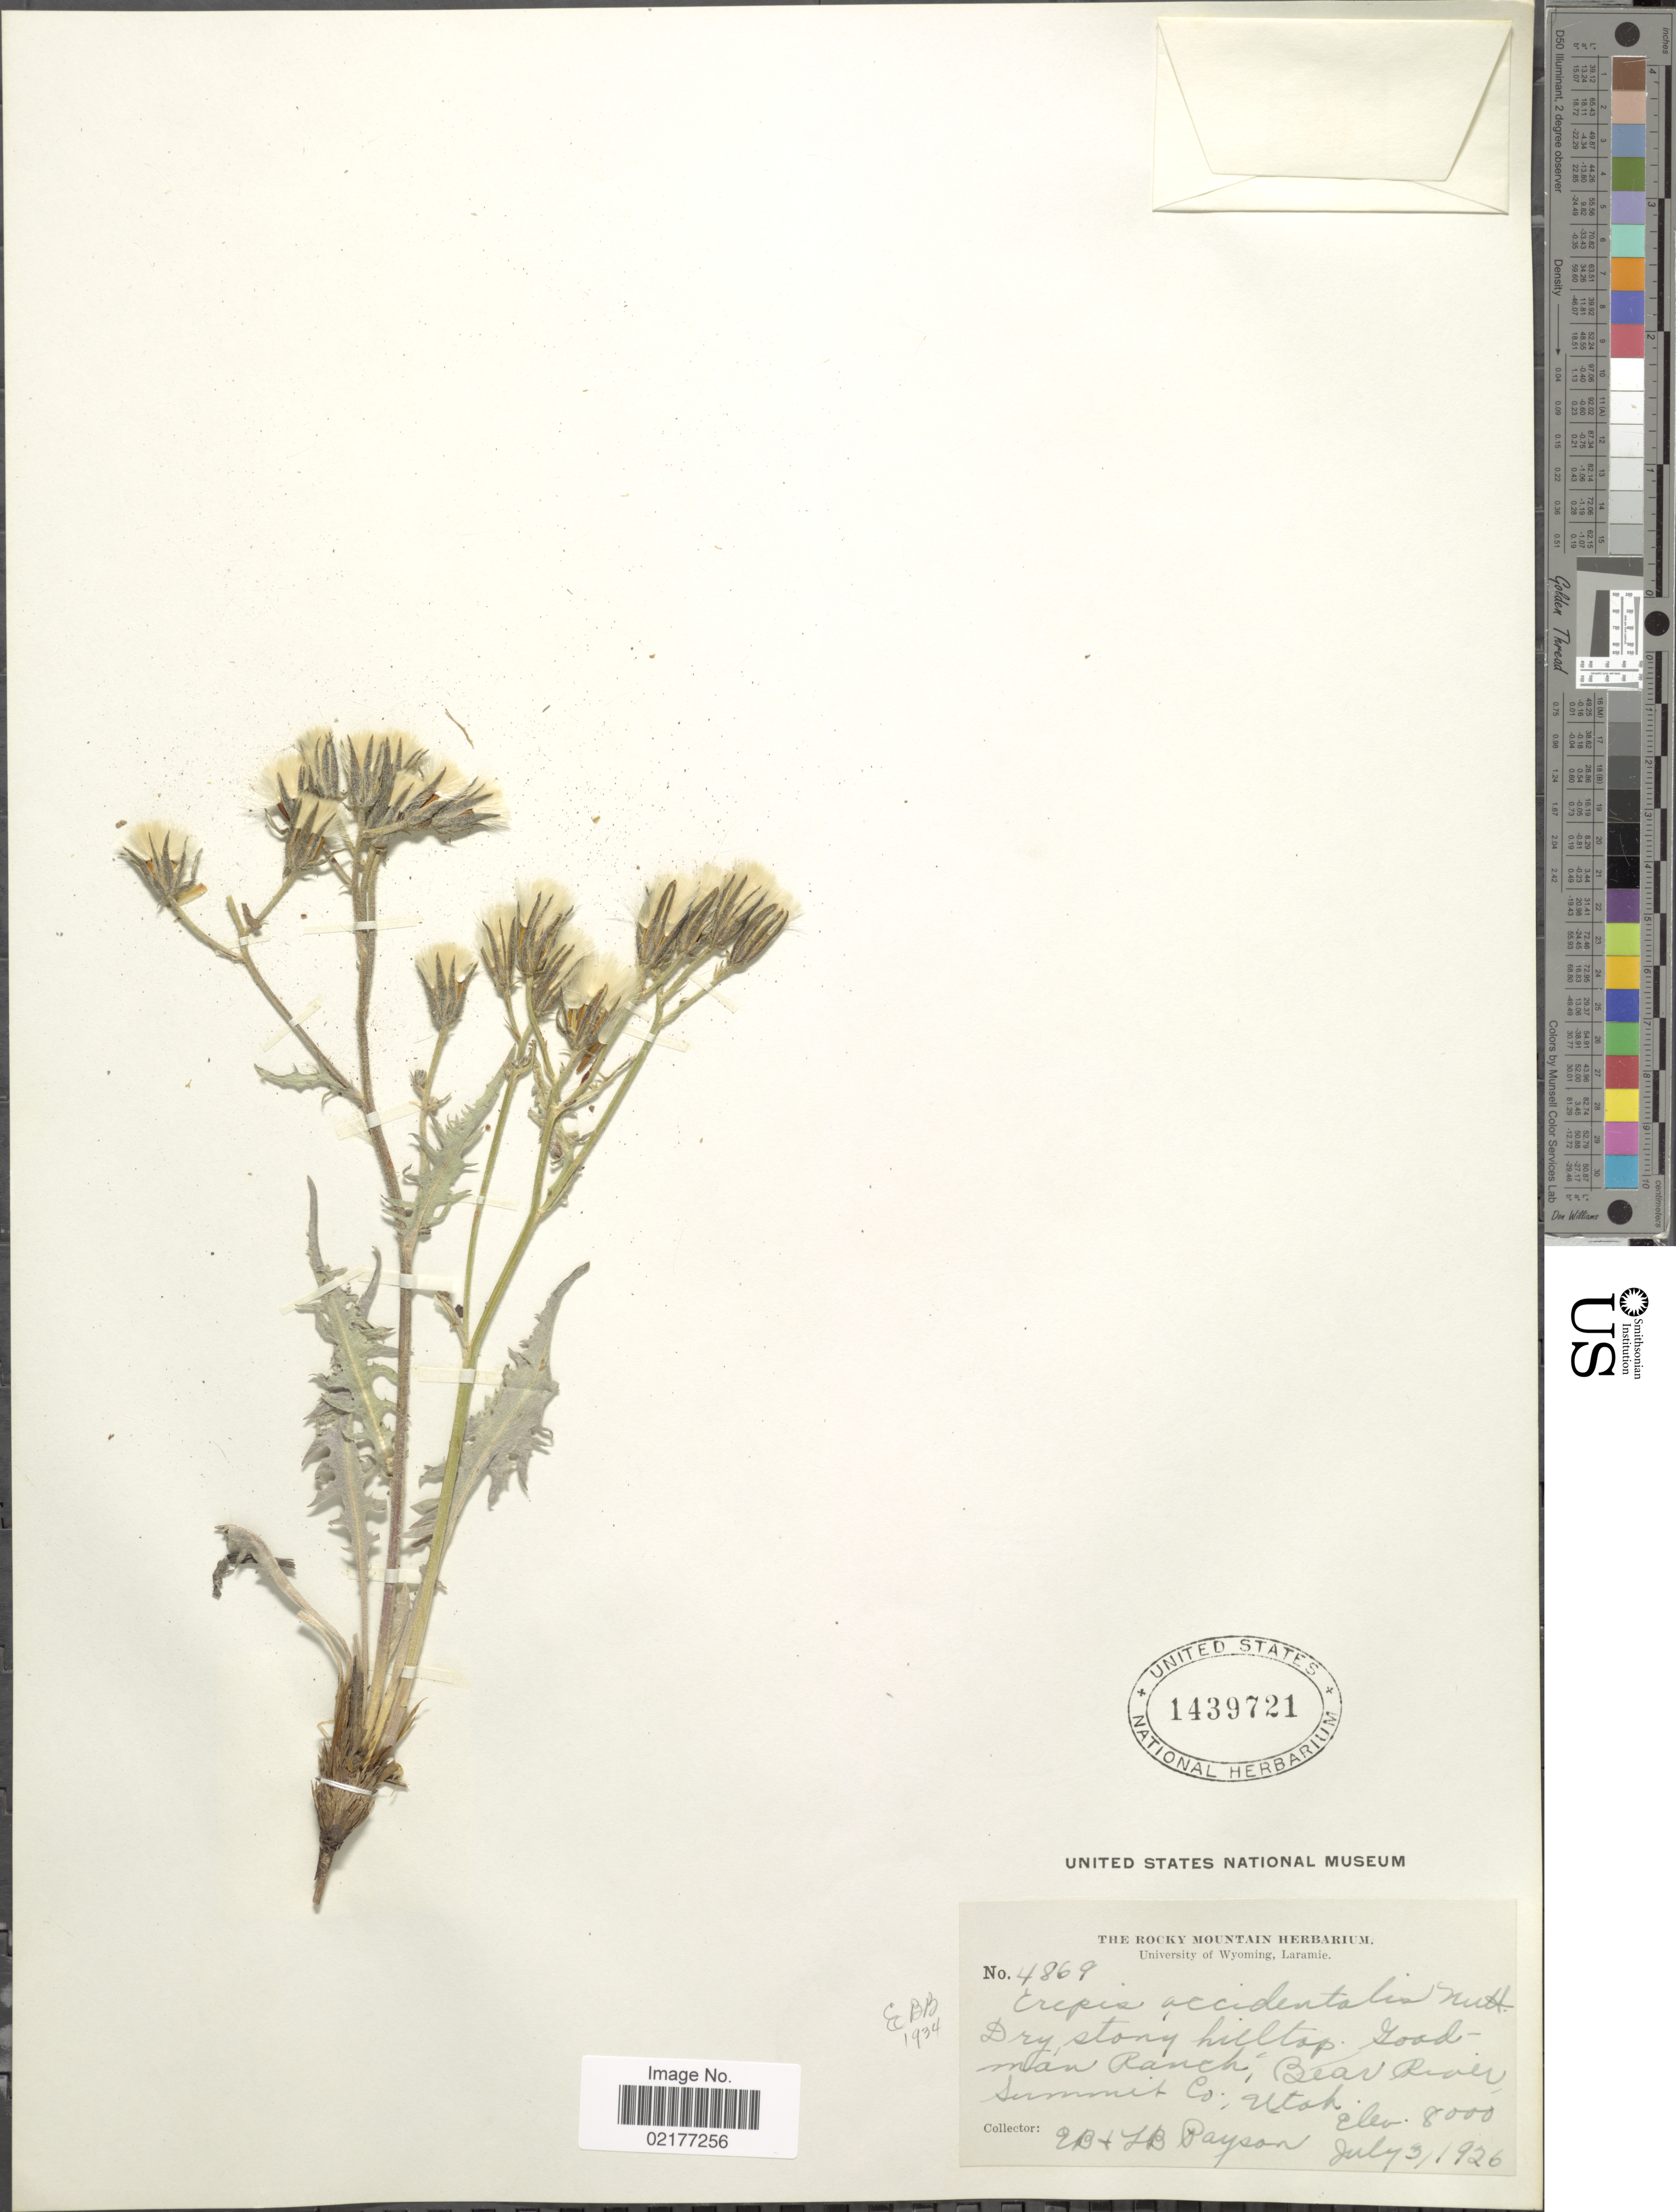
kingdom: Plantae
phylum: Tracheophyta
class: Magnoliopsida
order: Asterales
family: Asteraceae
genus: Crepis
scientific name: Crepis occidentalis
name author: Nutt.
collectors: E. B. Payson & L. Payson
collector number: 4869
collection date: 1926-07-03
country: United States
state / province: Utah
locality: Dry stony hilltop, Goodman Ranch, Bear River, Summit Co., Utah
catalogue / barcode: US 1439721